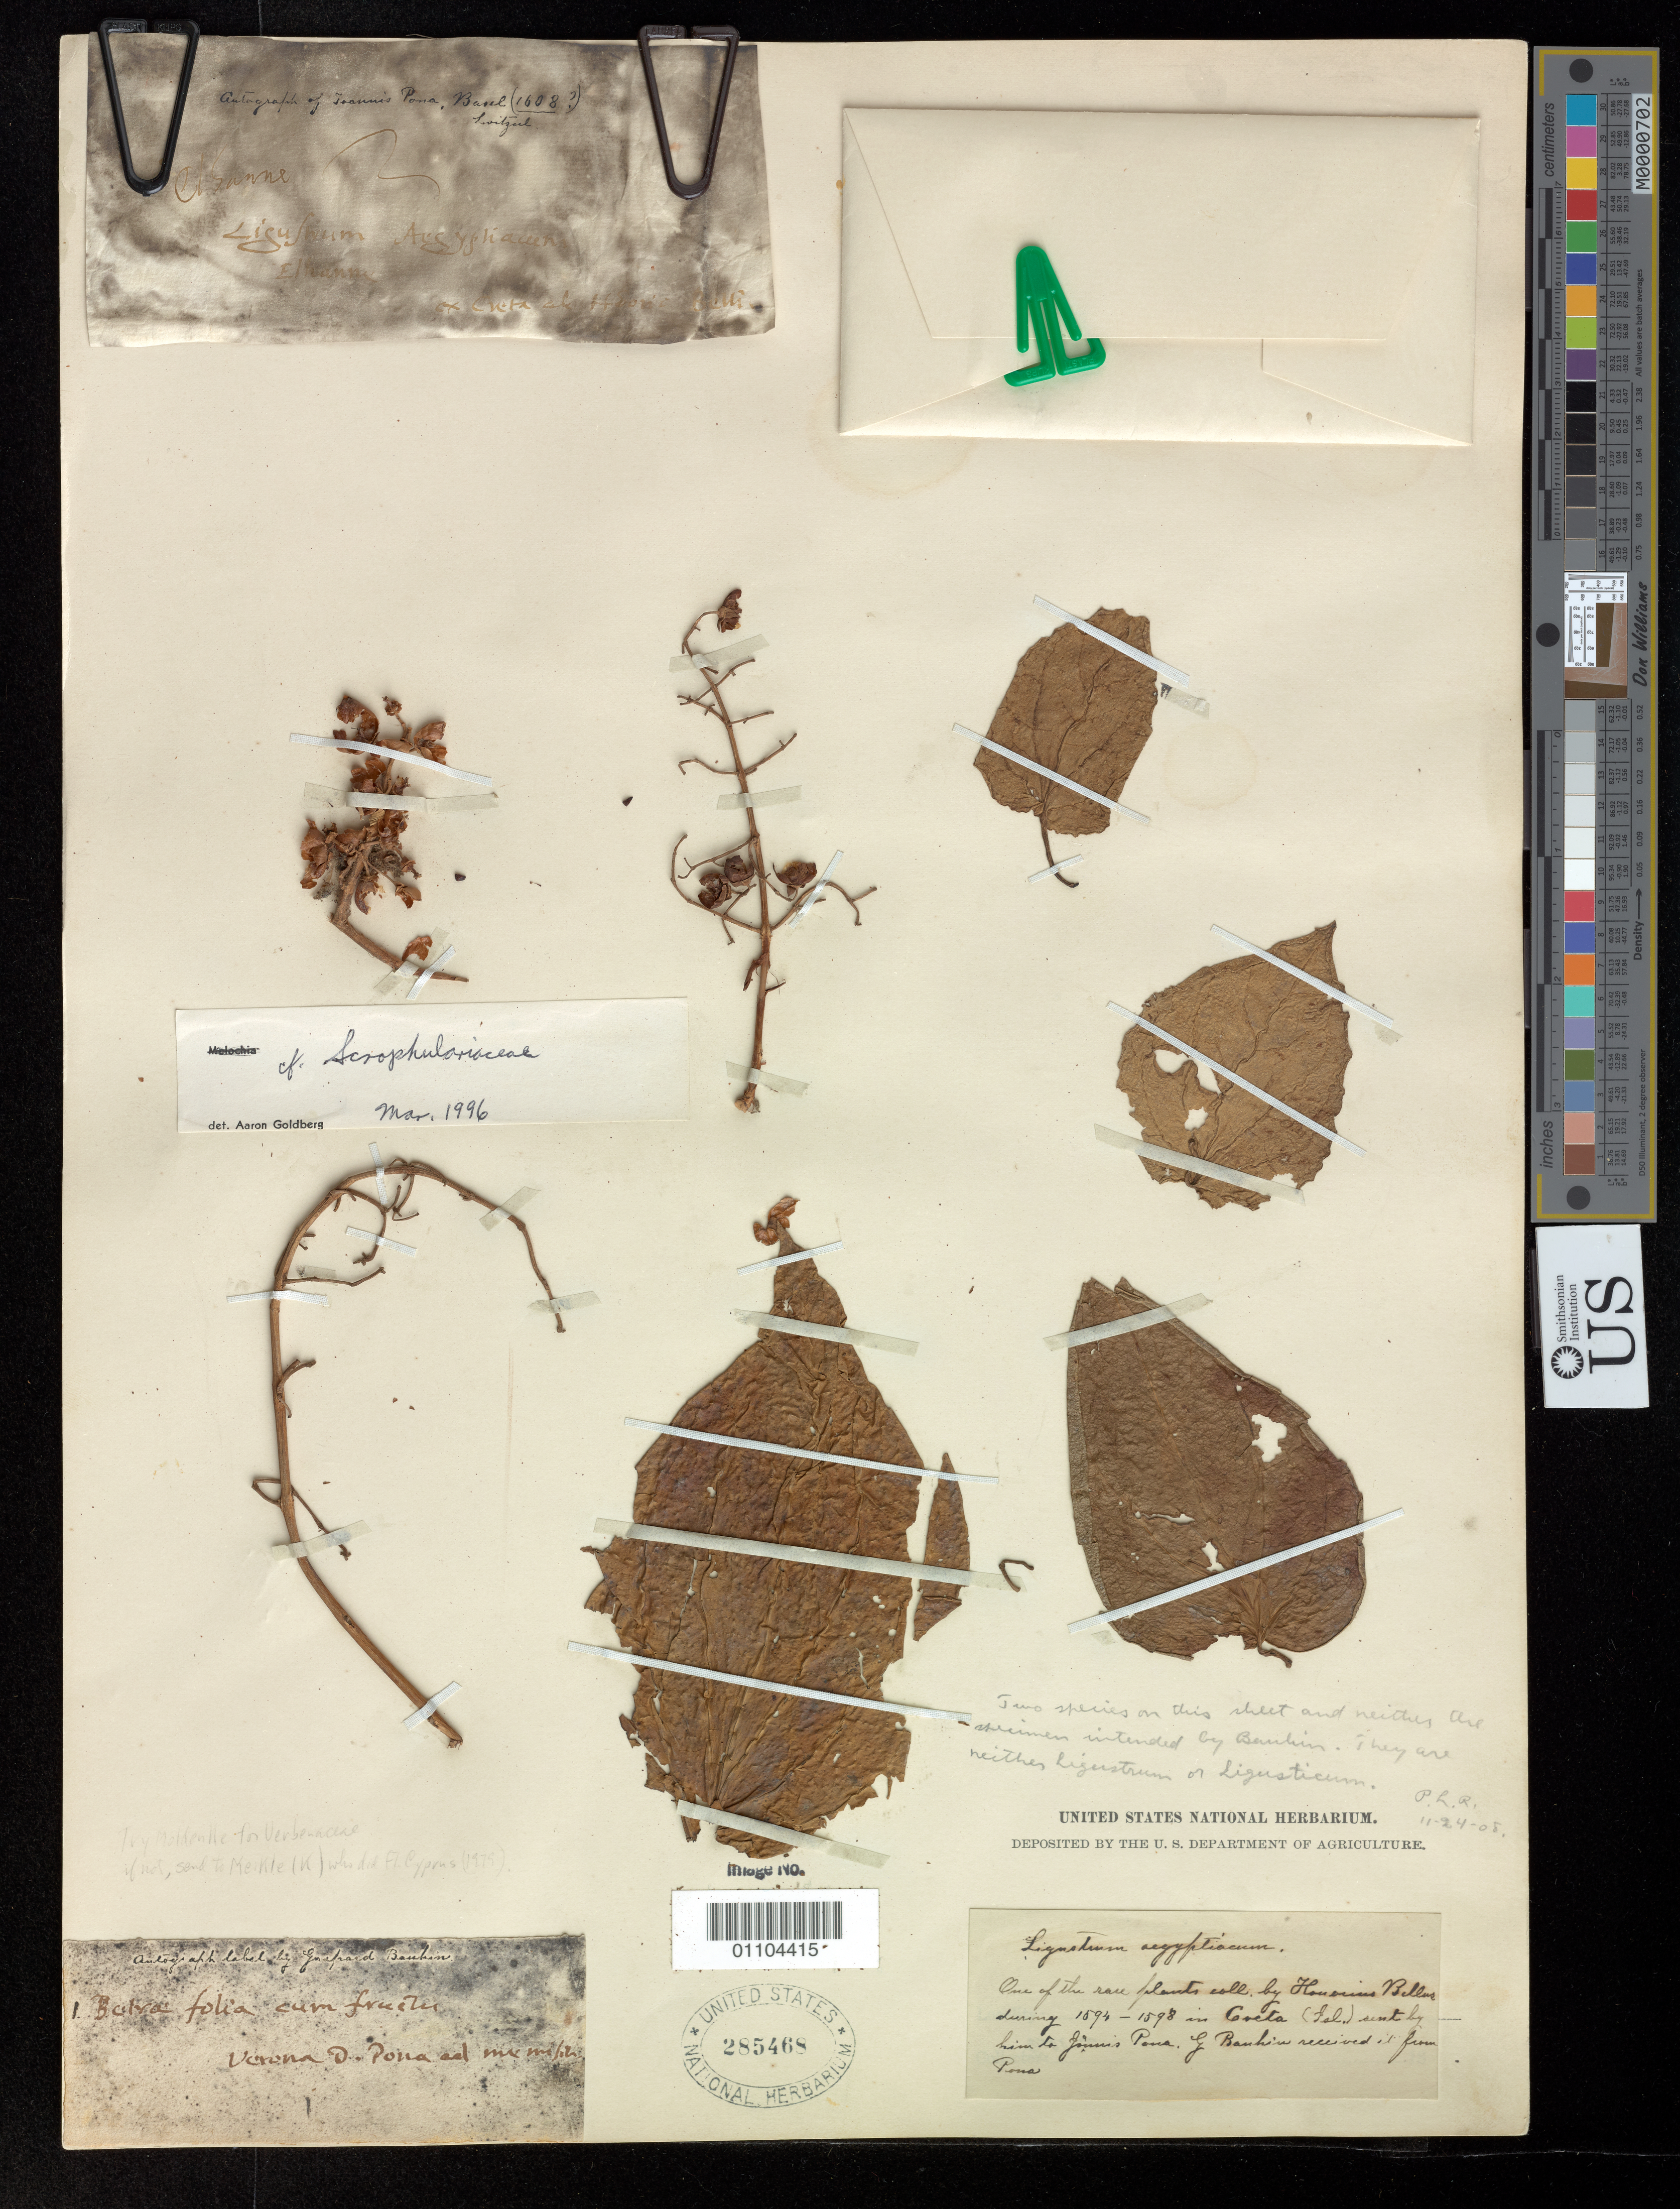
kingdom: Plantae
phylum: Tracheophyta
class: Magnoliopsida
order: Lamiales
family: Scrophulariaceae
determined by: Goldberg, Aaron, (US), NMNH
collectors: H. Belli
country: Greece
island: Crete I.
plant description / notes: Sent to Joannis Pona and received by Gaspard Bauhin. Oldest specimen in the US National Herbarium in 2012.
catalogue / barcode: US 285468